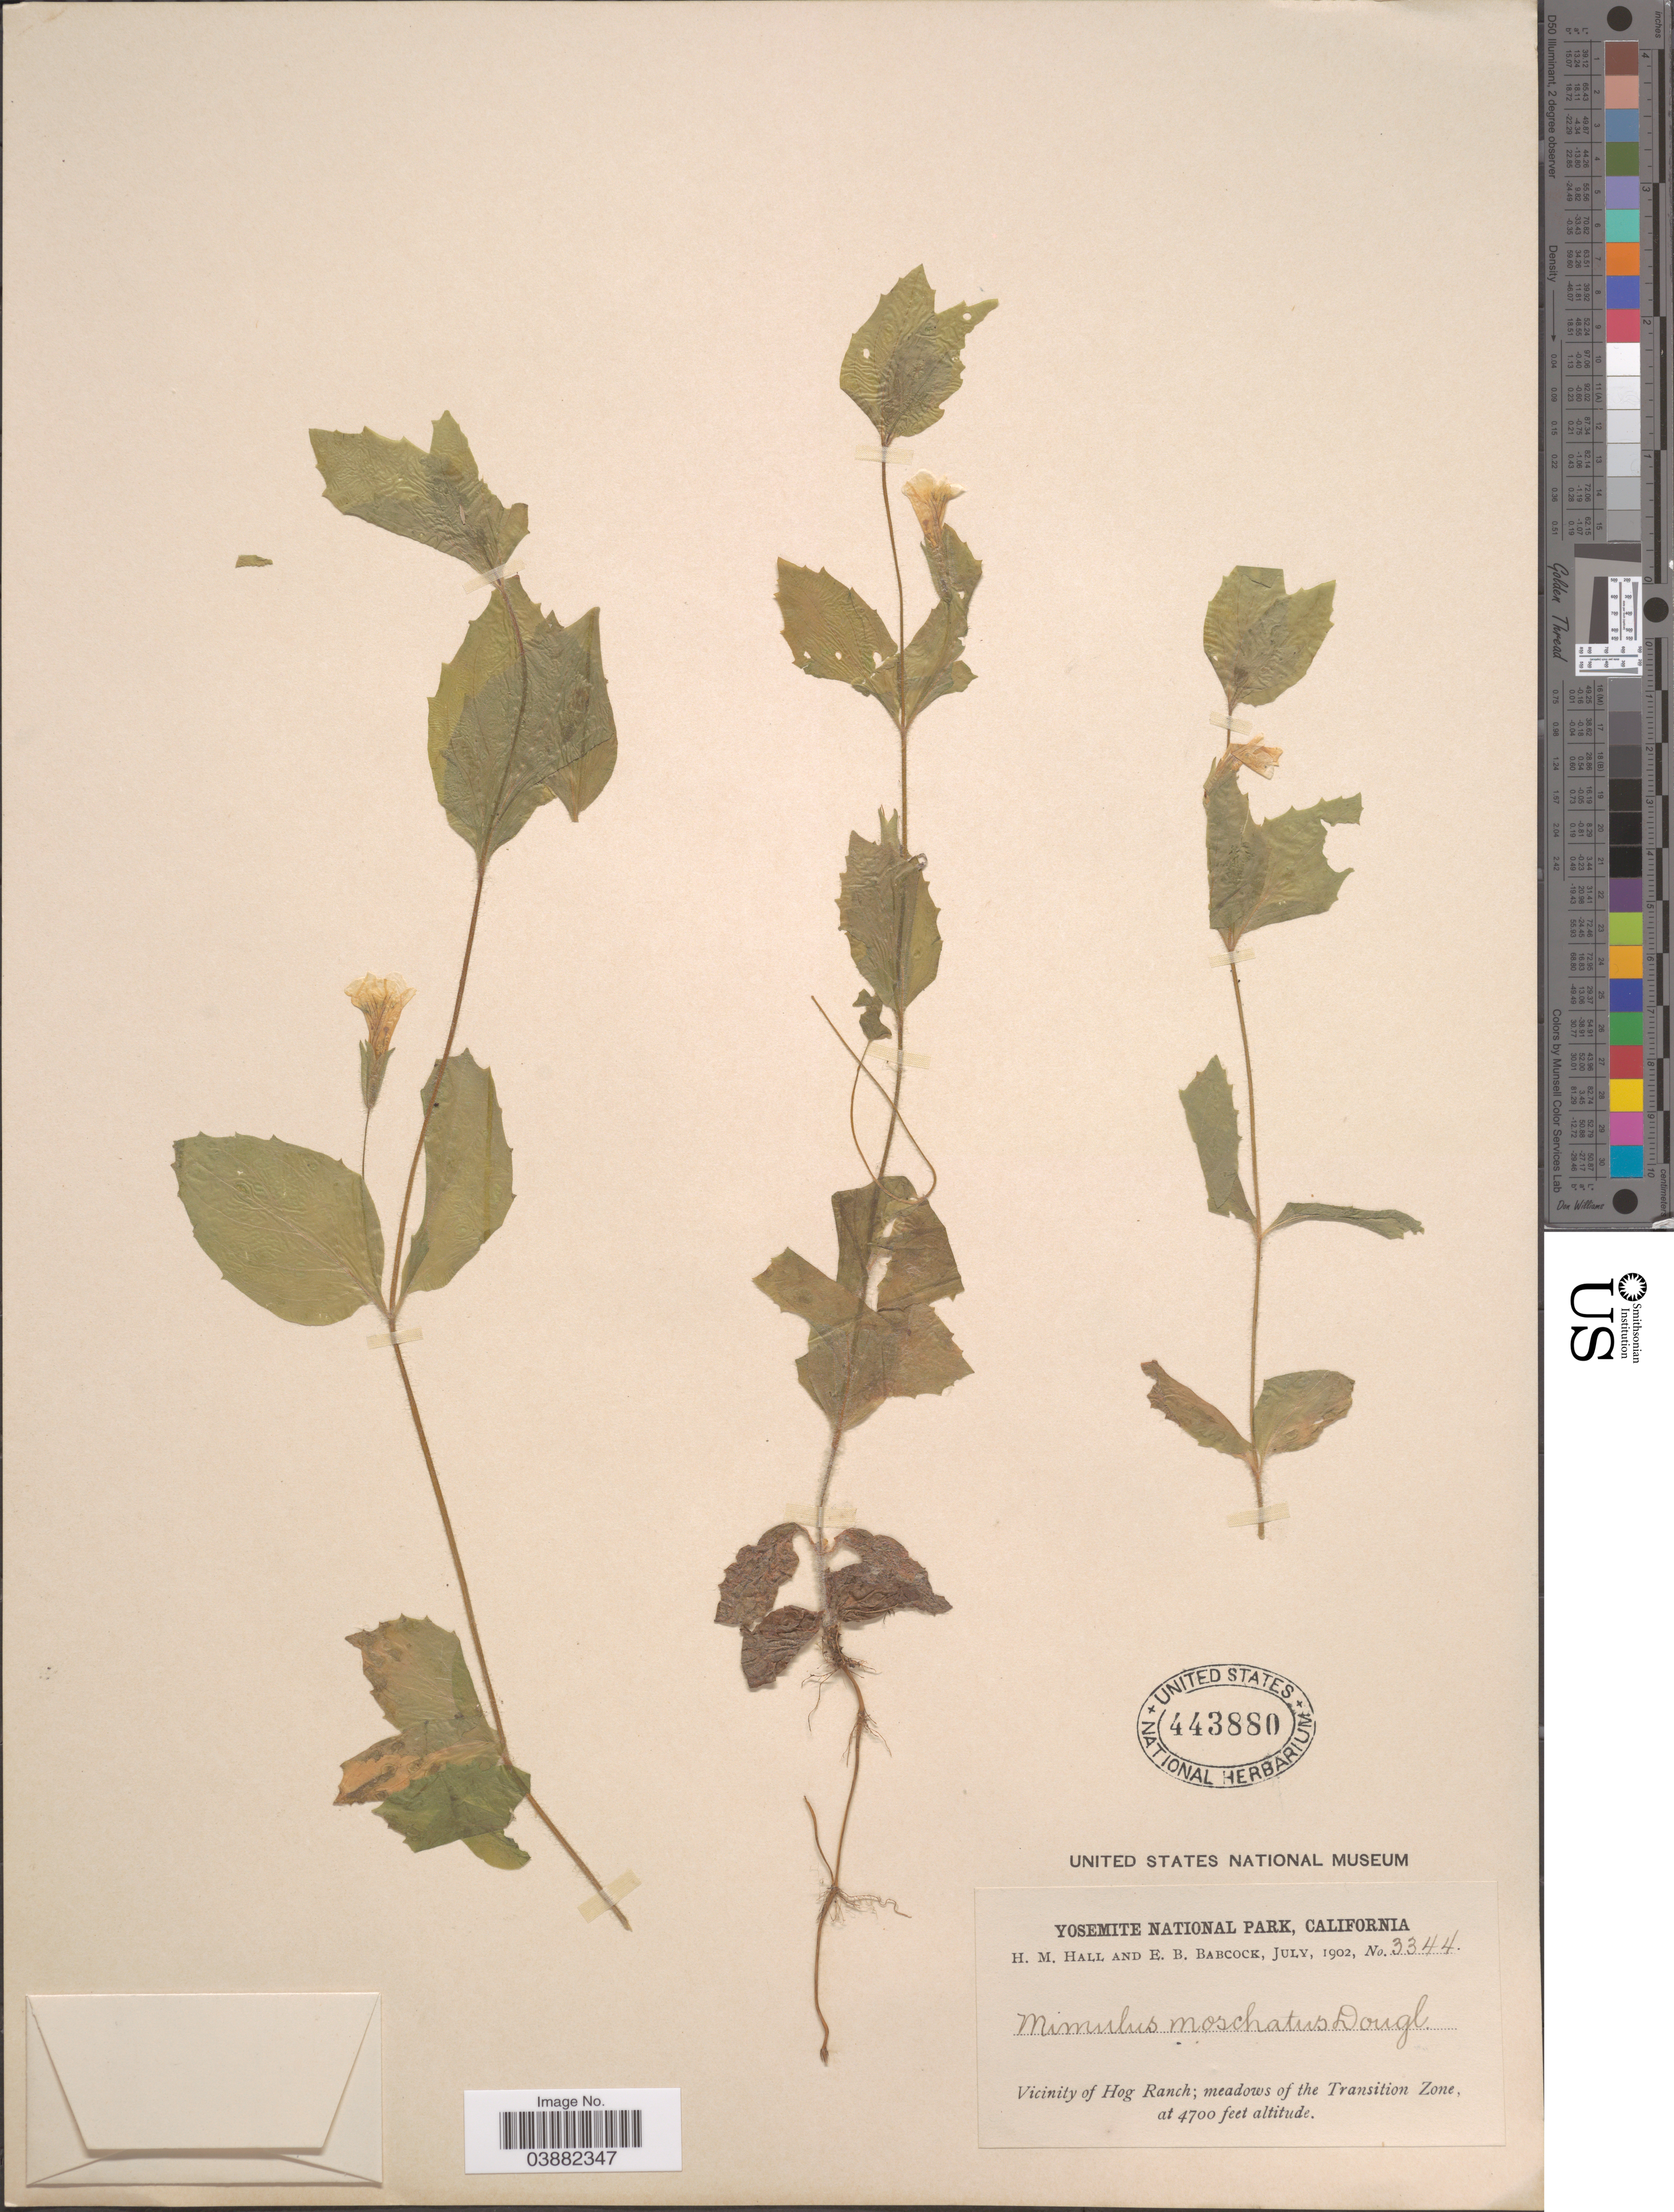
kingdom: Plantae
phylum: Tracheophyta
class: Magnoliopsida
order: Lamiales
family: Phrymaceae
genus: Mimulus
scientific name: Mimulus moschatus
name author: Douglas ex Lindl.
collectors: H. M. Hall & E. B. Babcock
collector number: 3344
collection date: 1902-07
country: United States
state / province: California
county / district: Mariposa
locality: Yosemite National Park. Vicinity of Hog Ranch; meadows of the Transition Zone.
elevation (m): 1433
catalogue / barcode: US 443880